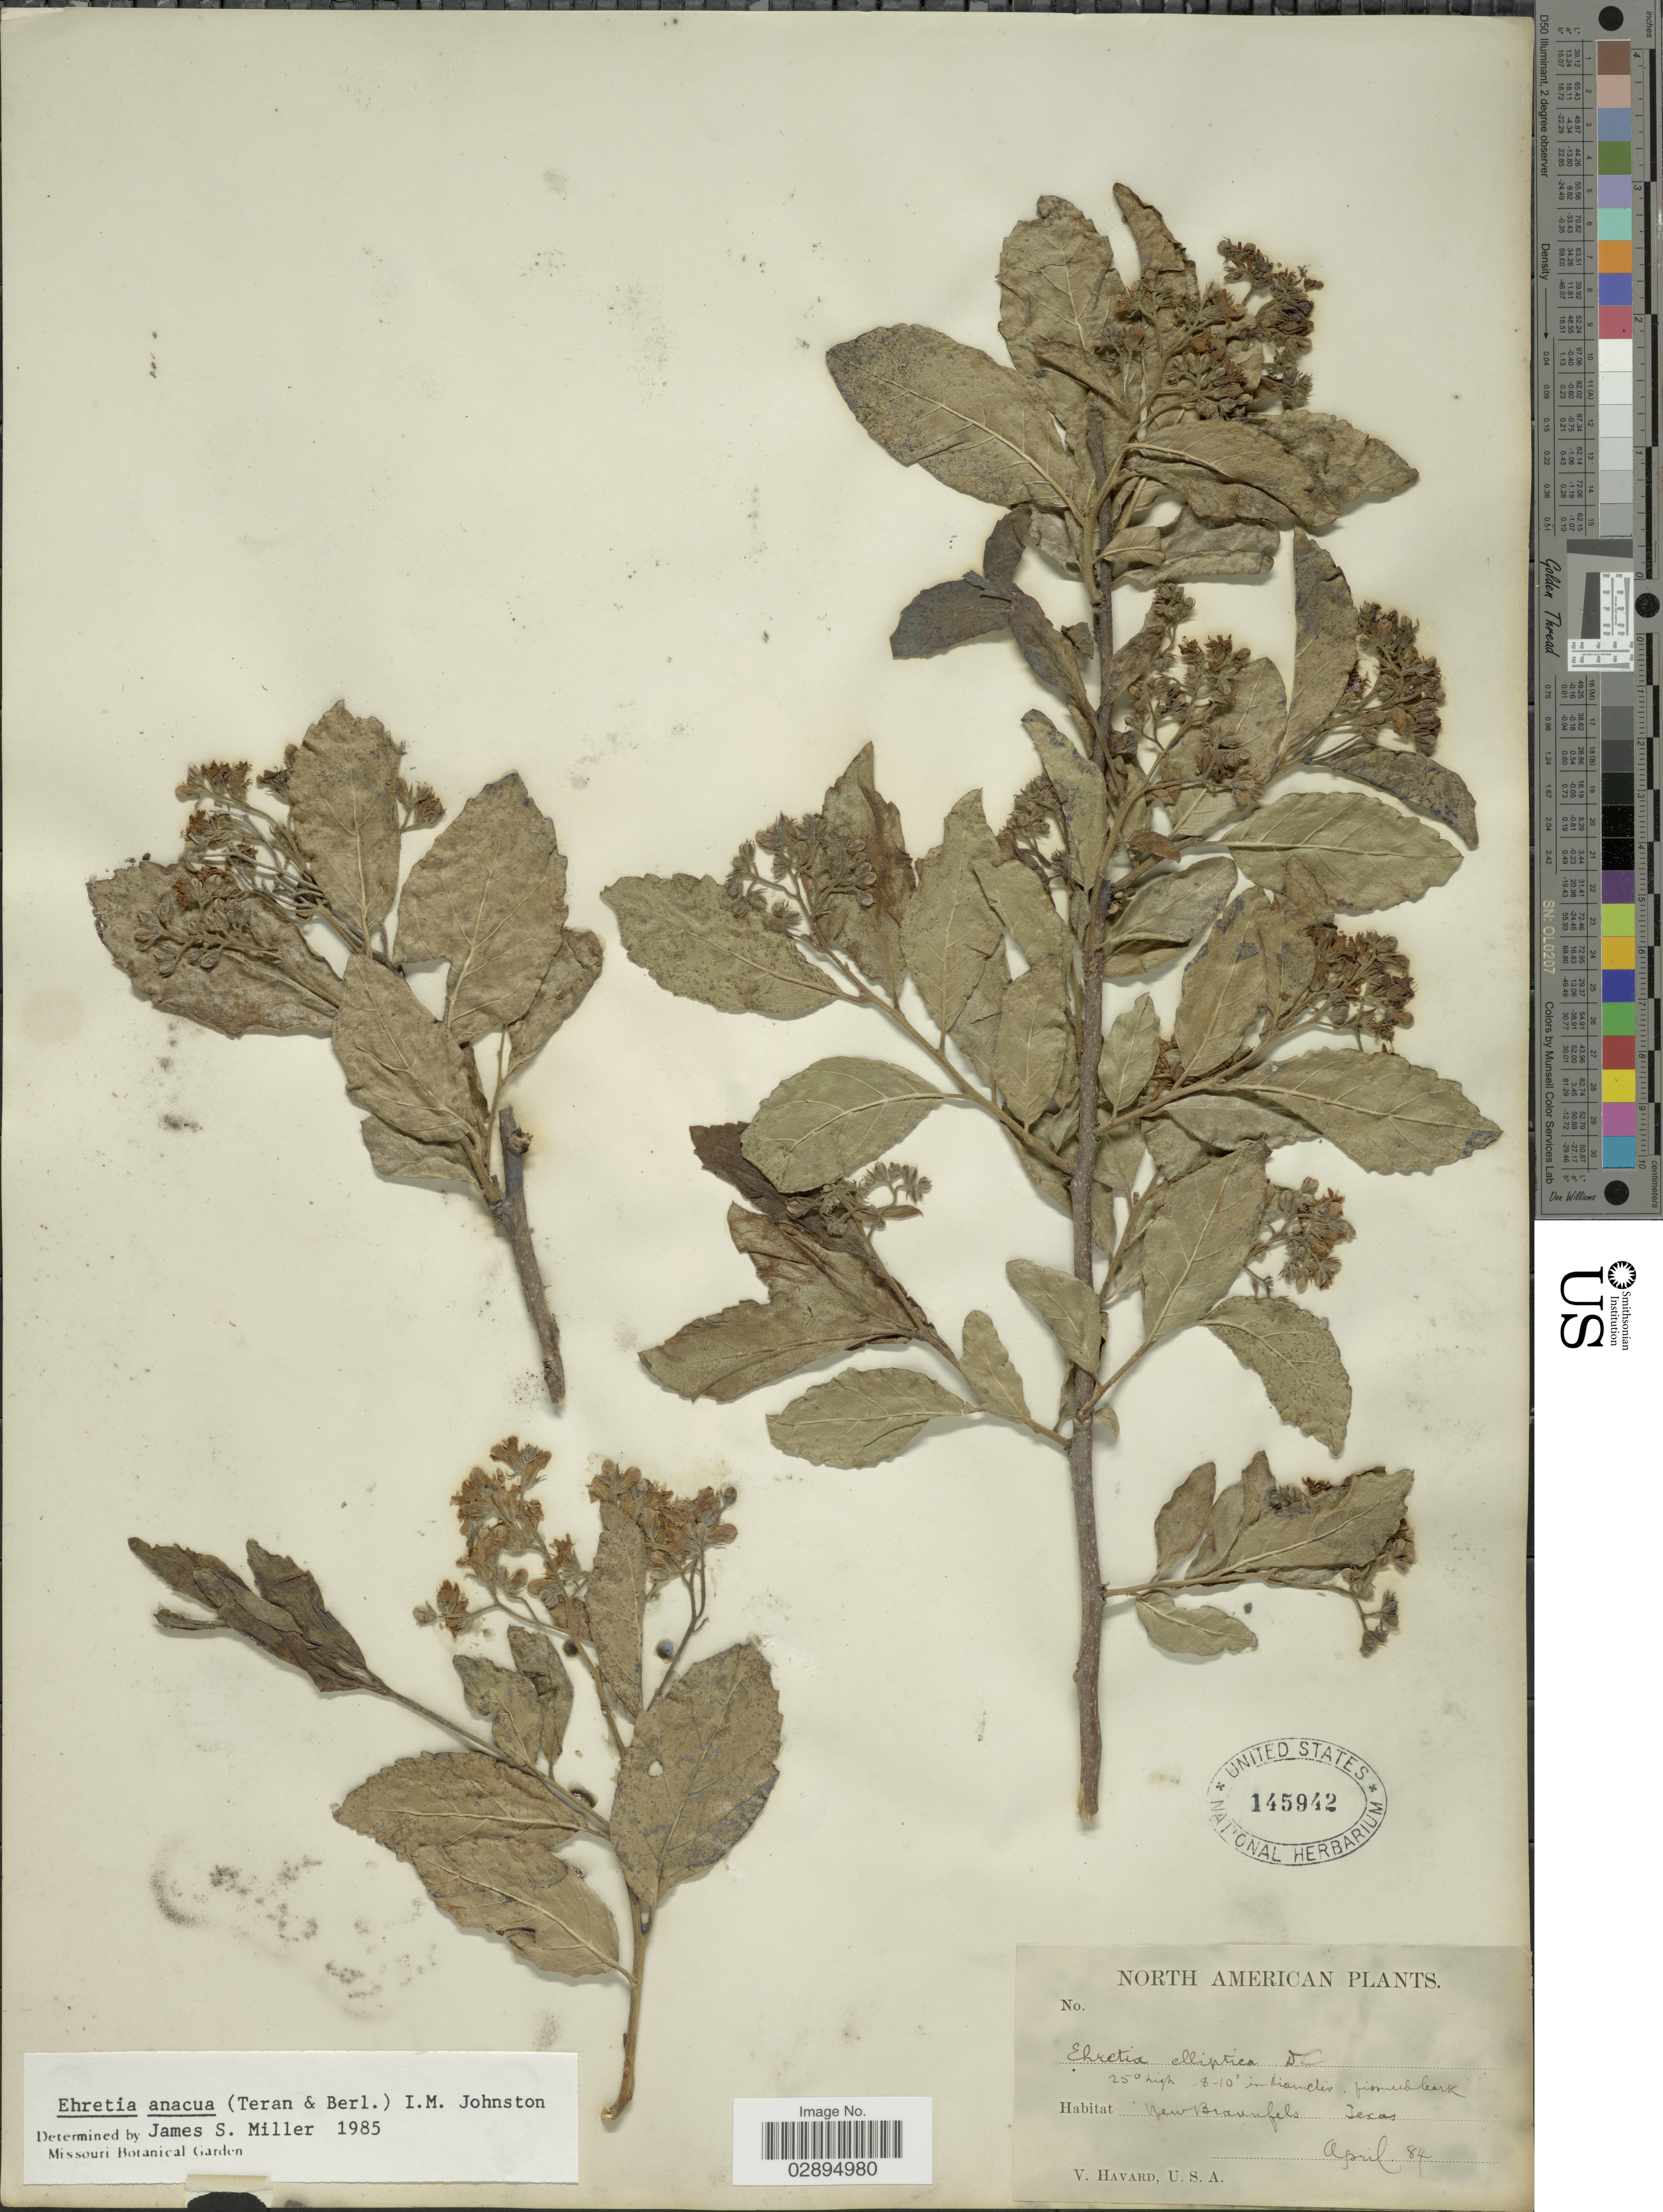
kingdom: Plantae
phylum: Tracheophyta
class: Magnoliopsida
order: Boraginales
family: Ehretiaceae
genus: Ehretia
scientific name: Ehretia anacua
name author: (Terán & Berland.) I.M. Johnst.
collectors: V. Havard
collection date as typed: Transcribed d/m/y: /4/84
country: United States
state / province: Texas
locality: New Braunfels.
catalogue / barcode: US 145942